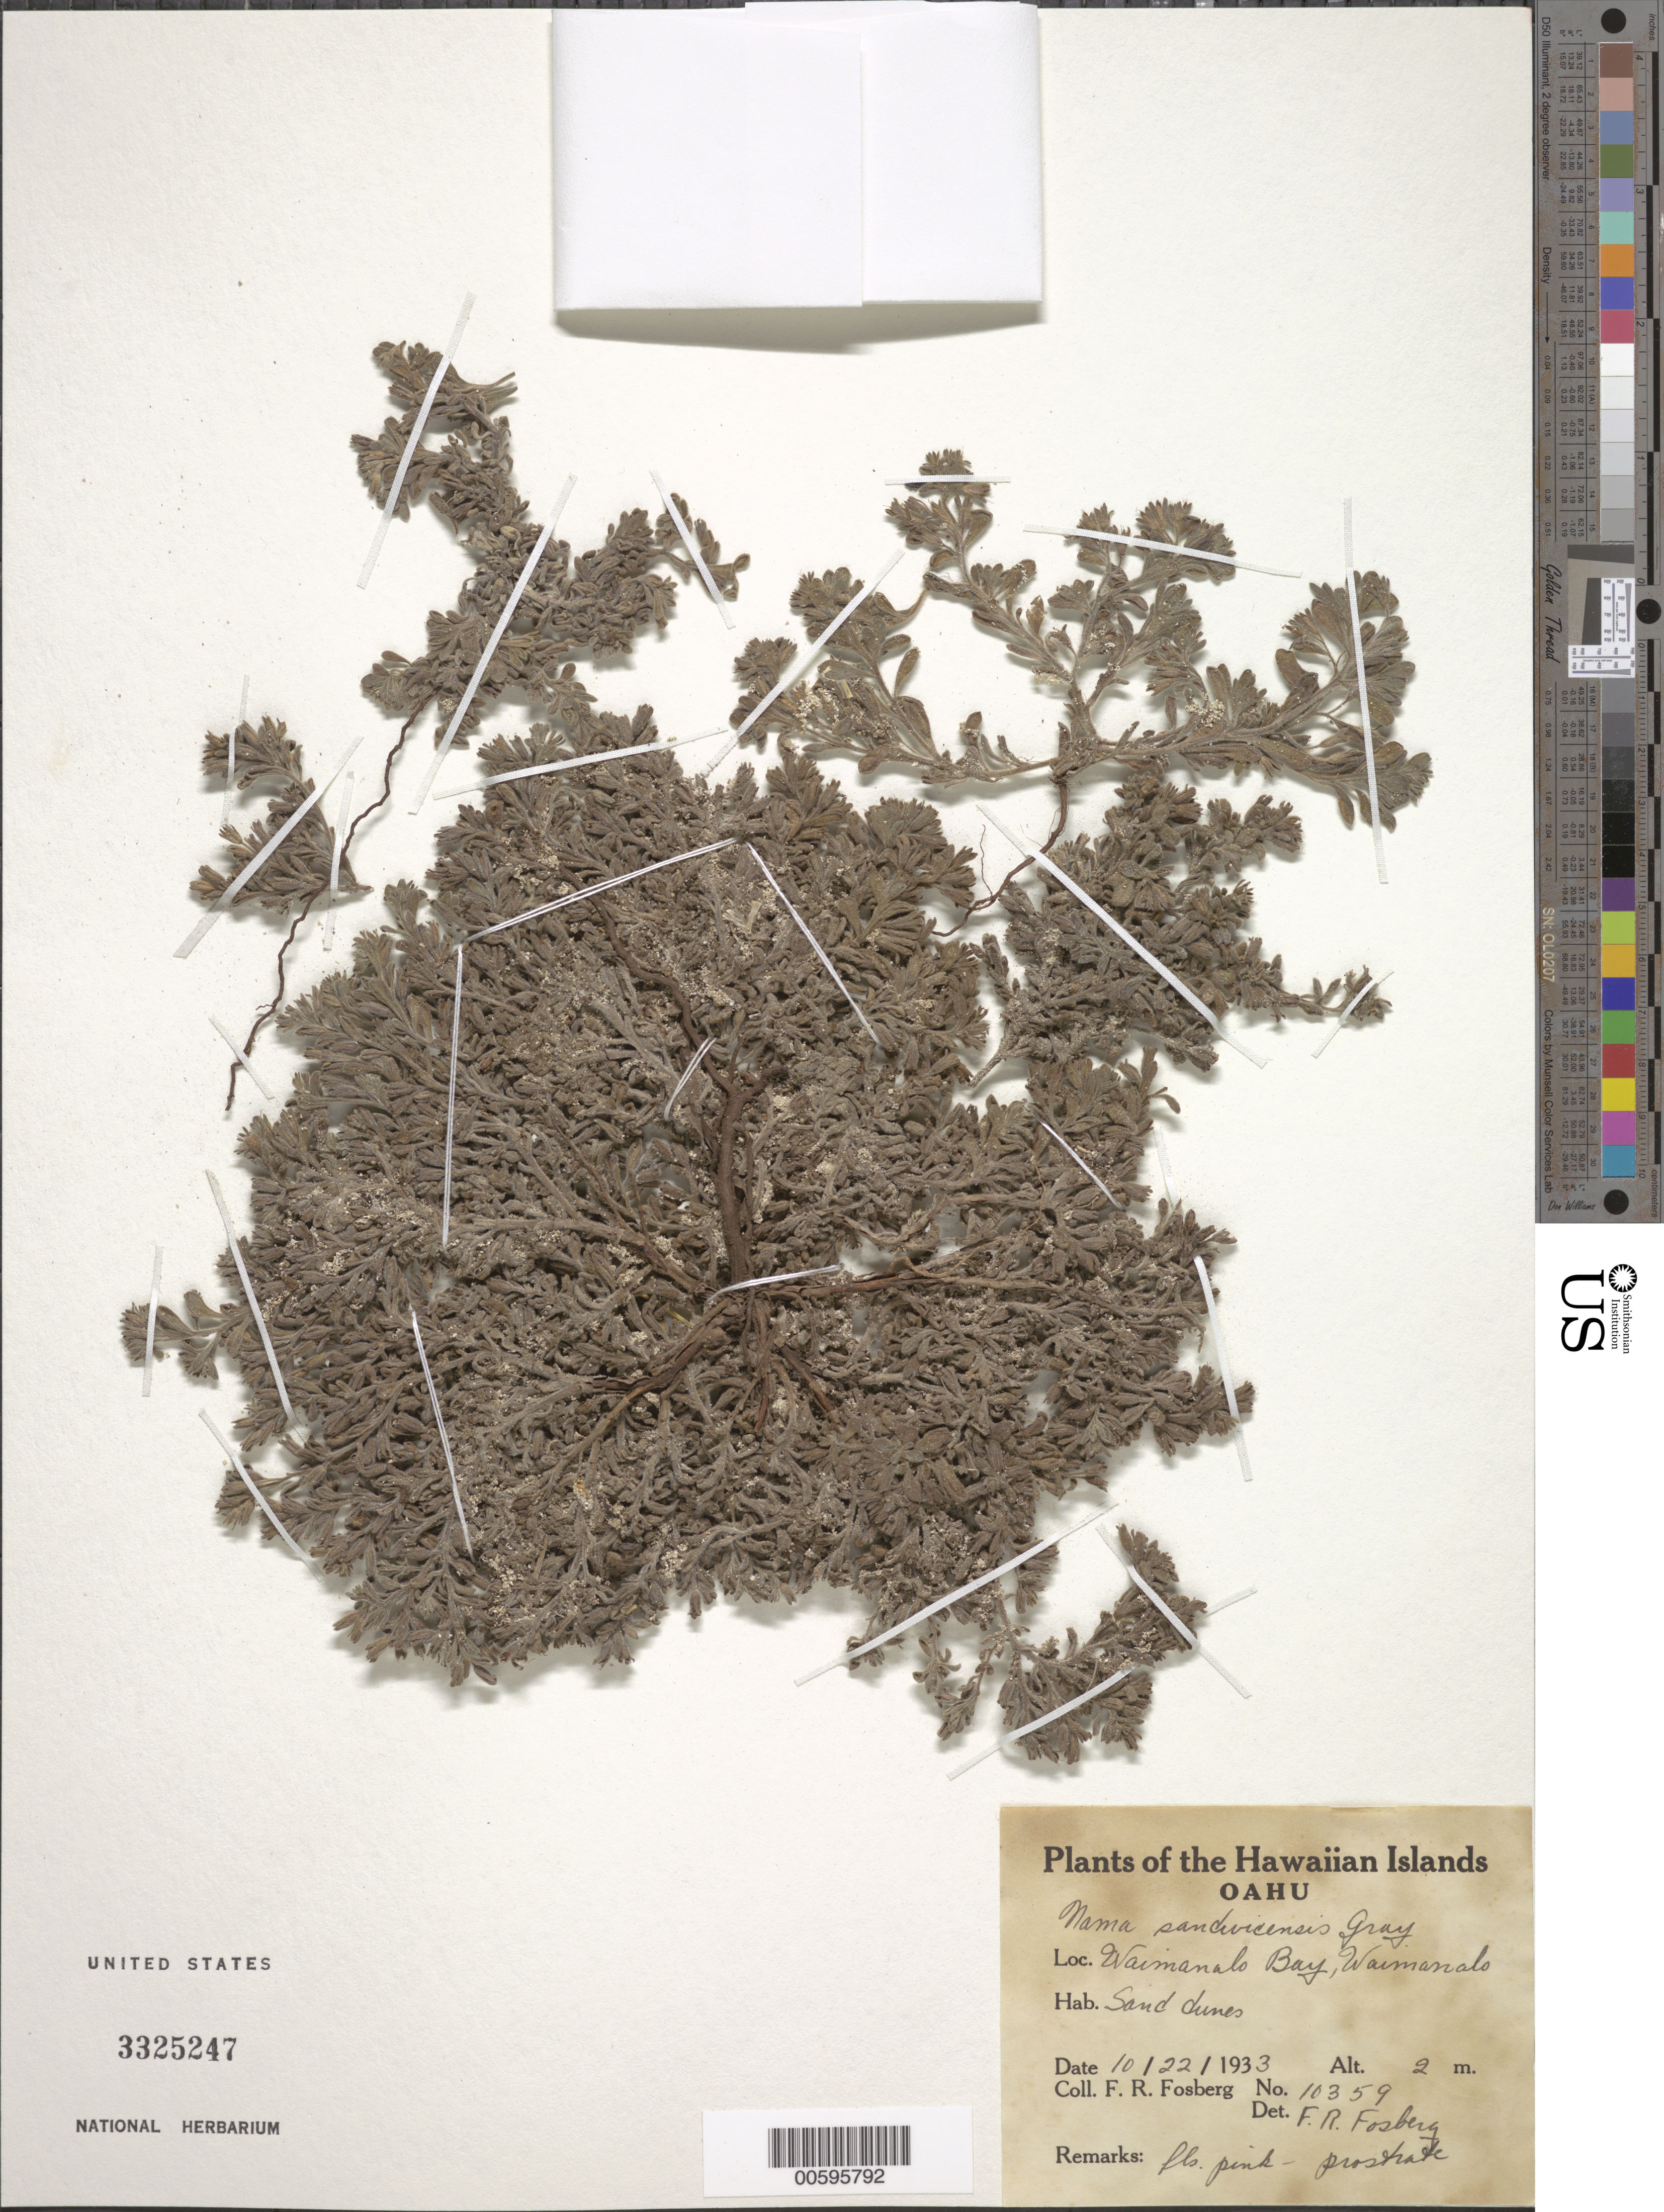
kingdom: Plantae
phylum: Tracheophyta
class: Magnoliopsida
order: Boraginales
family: Namaceae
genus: Nama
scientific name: Nama sandwicensis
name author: A. Gray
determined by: Fosberg, F. R.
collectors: F. R. Fosberg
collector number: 10359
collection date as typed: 22 Oct 1933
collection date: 1933-10-22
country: United States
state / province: Hawaii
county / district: Honolulu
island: Oahu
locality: Waimanalo Bay, Waimanalo.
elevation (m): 2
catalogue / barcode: US 3325247